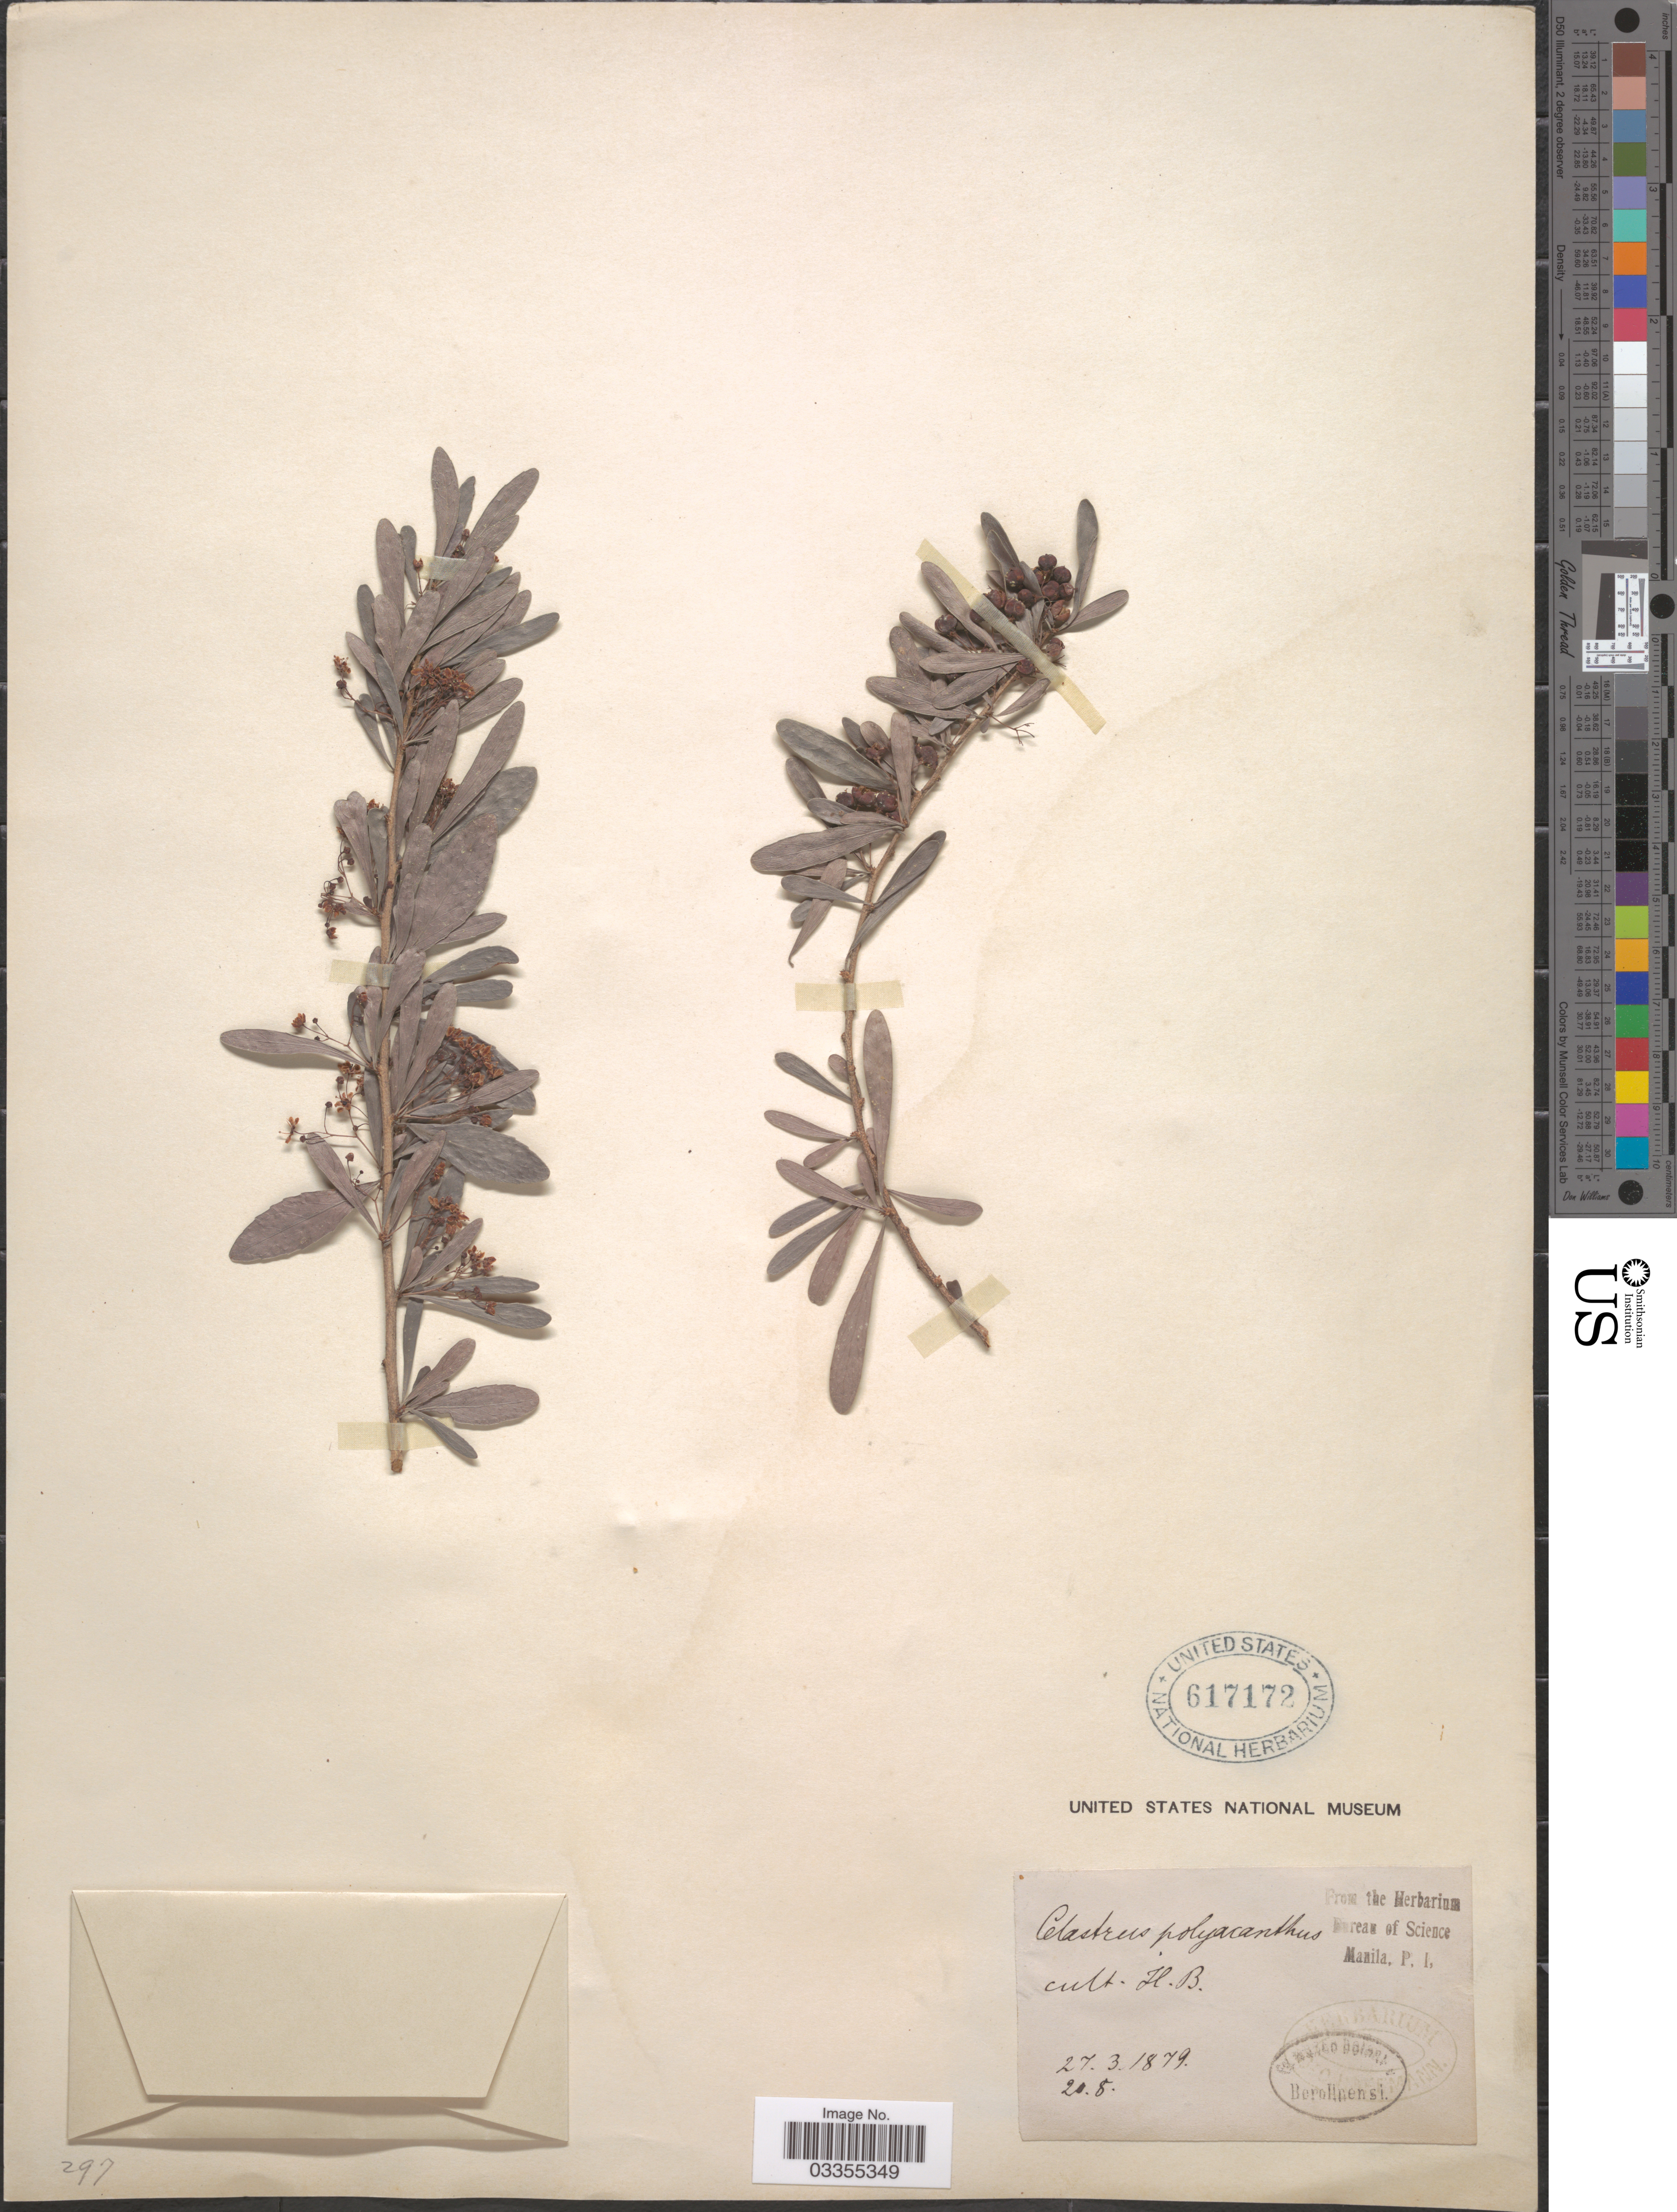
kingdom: Plantae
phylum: Tracheophyta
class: Magnoliopsida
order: Celastrales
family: Celastraceae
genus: Gymnosporia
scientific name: Gymnosporia polyacantha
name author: Szyszyl.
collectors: ex herb. Berolinensi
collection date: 1879-03-27/1879-08-20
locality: Cult. H.B.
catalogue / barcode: US 617172